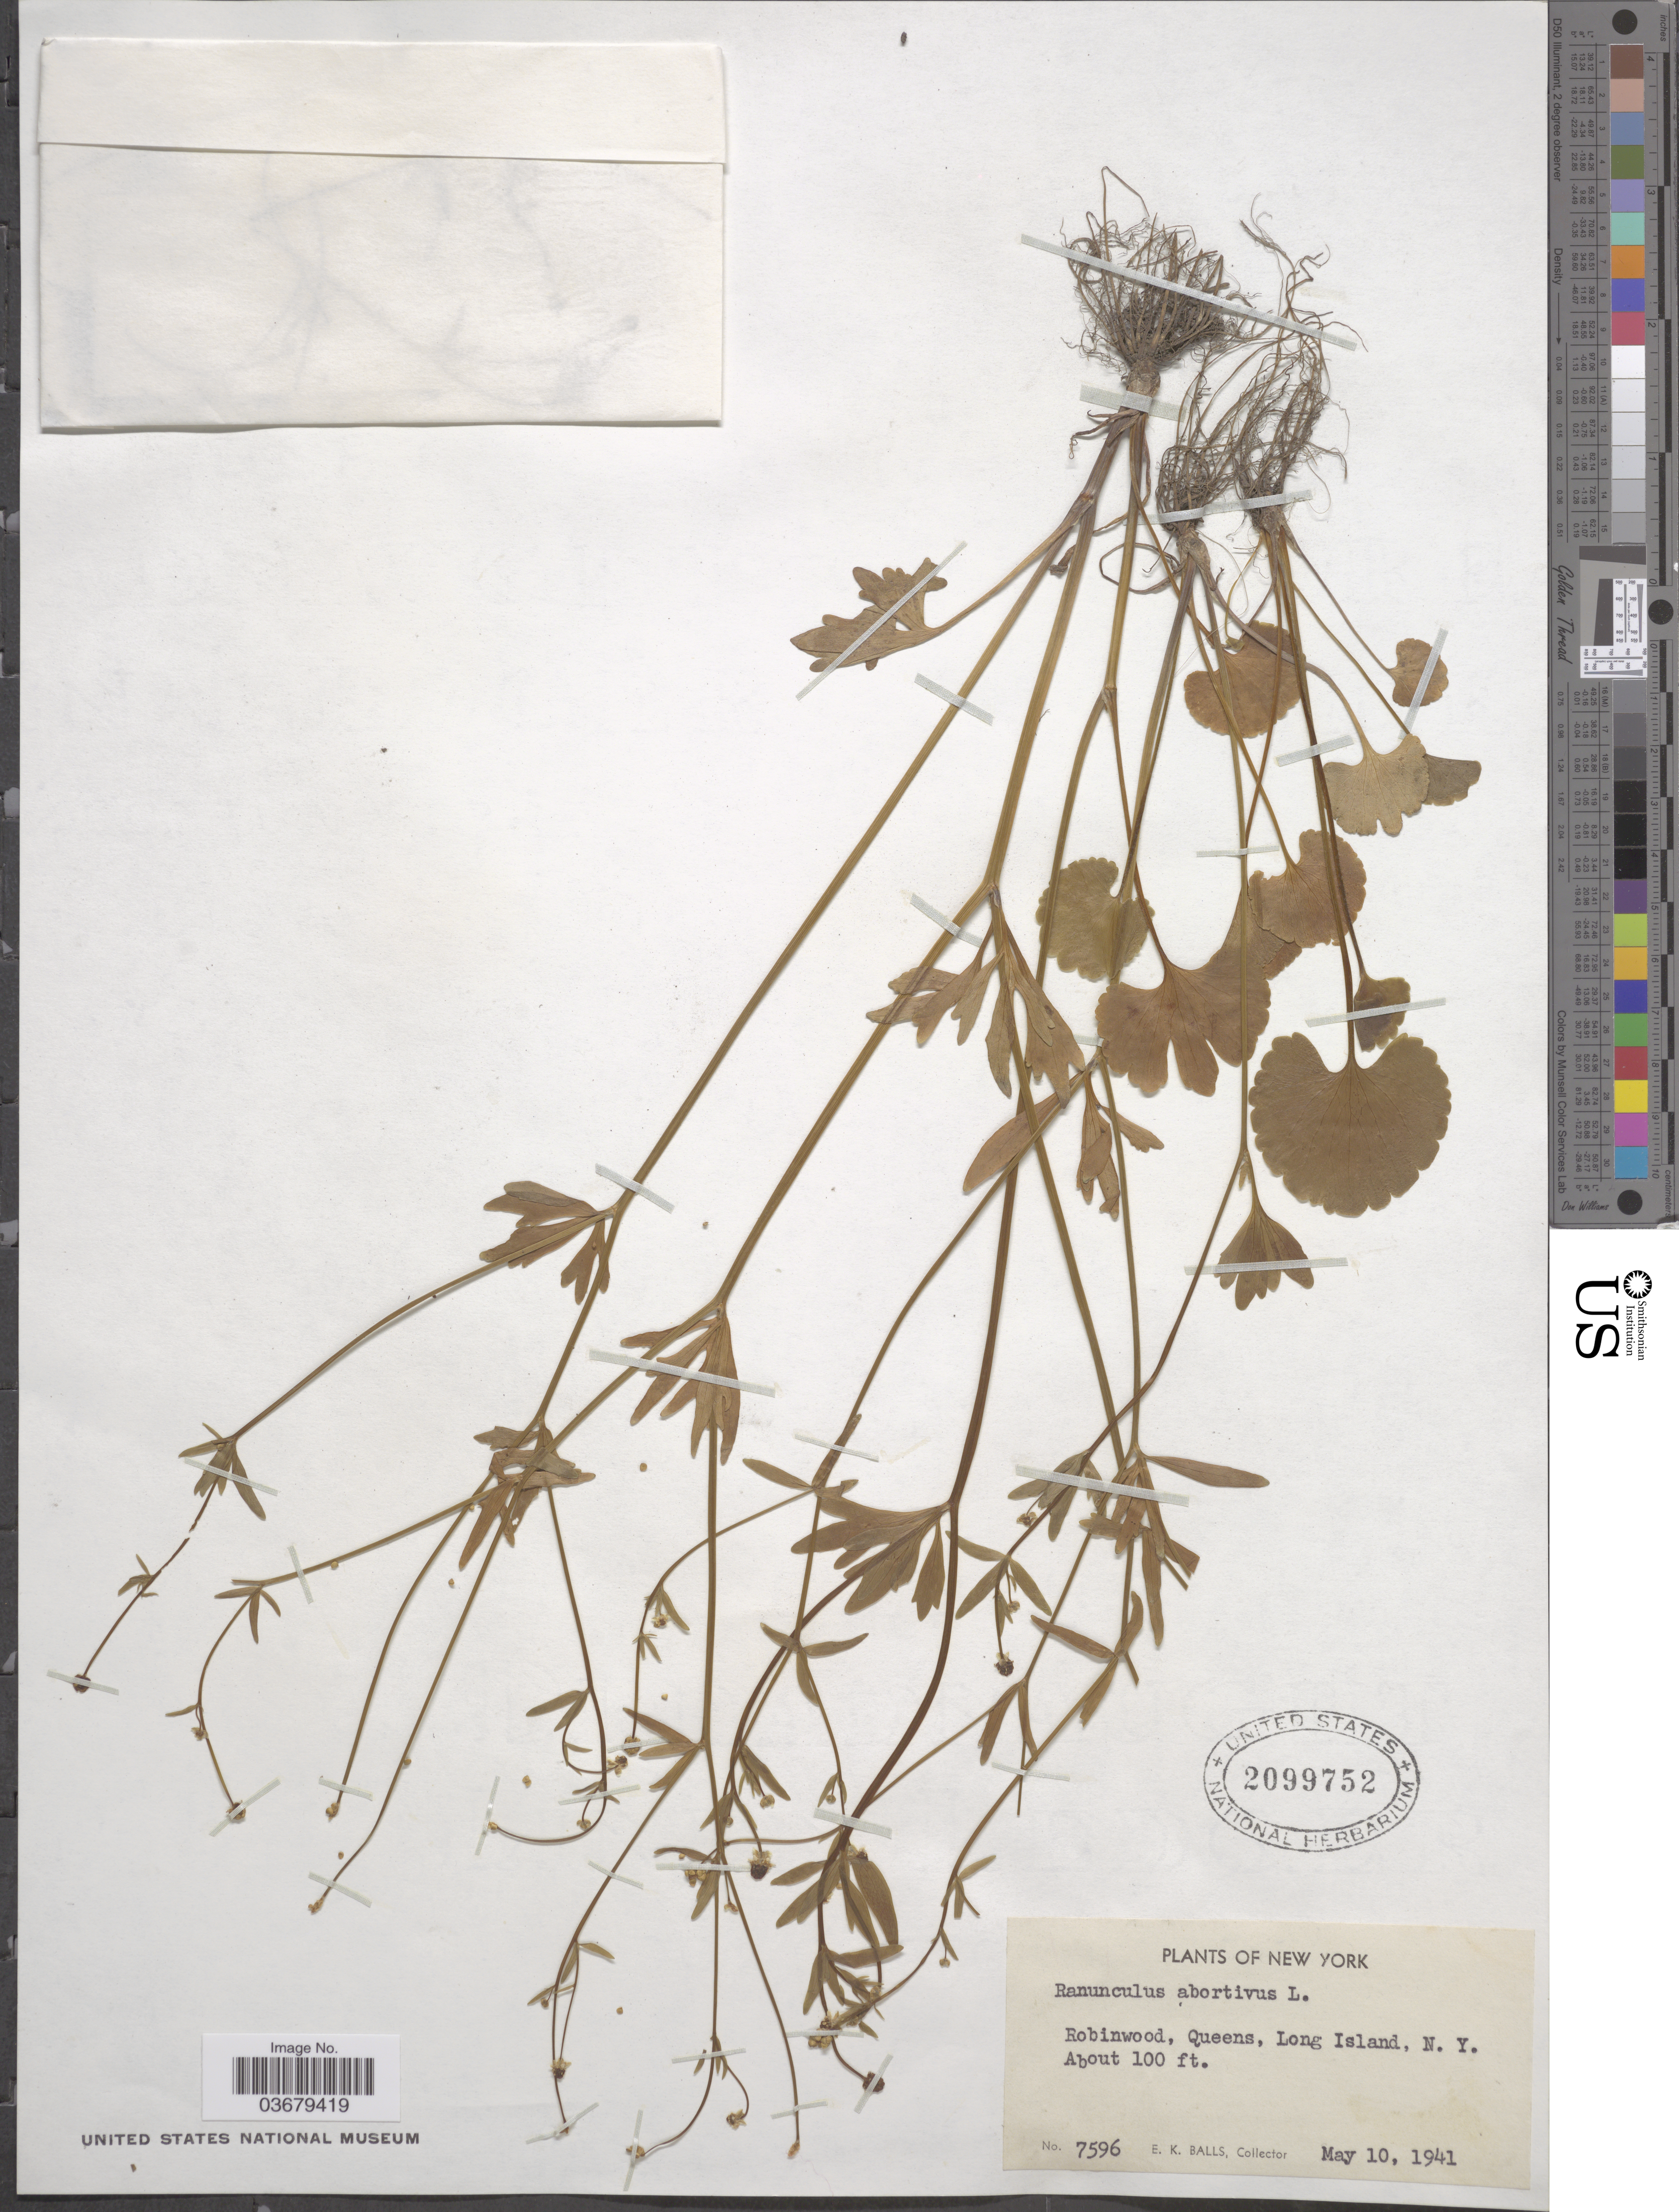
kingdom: Plantae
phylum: Tracheophyta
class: Magnoliopsida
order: Ranunculales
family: Ranunculaceae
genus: Ranunculus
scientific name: Ranunculus abortivus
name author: L.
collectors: E. K. Balls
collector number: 7596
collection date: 1941-05-10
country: United States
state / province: New York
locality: Robinwood, Queens, Long Island.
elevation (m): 30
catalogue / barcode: US 2099752